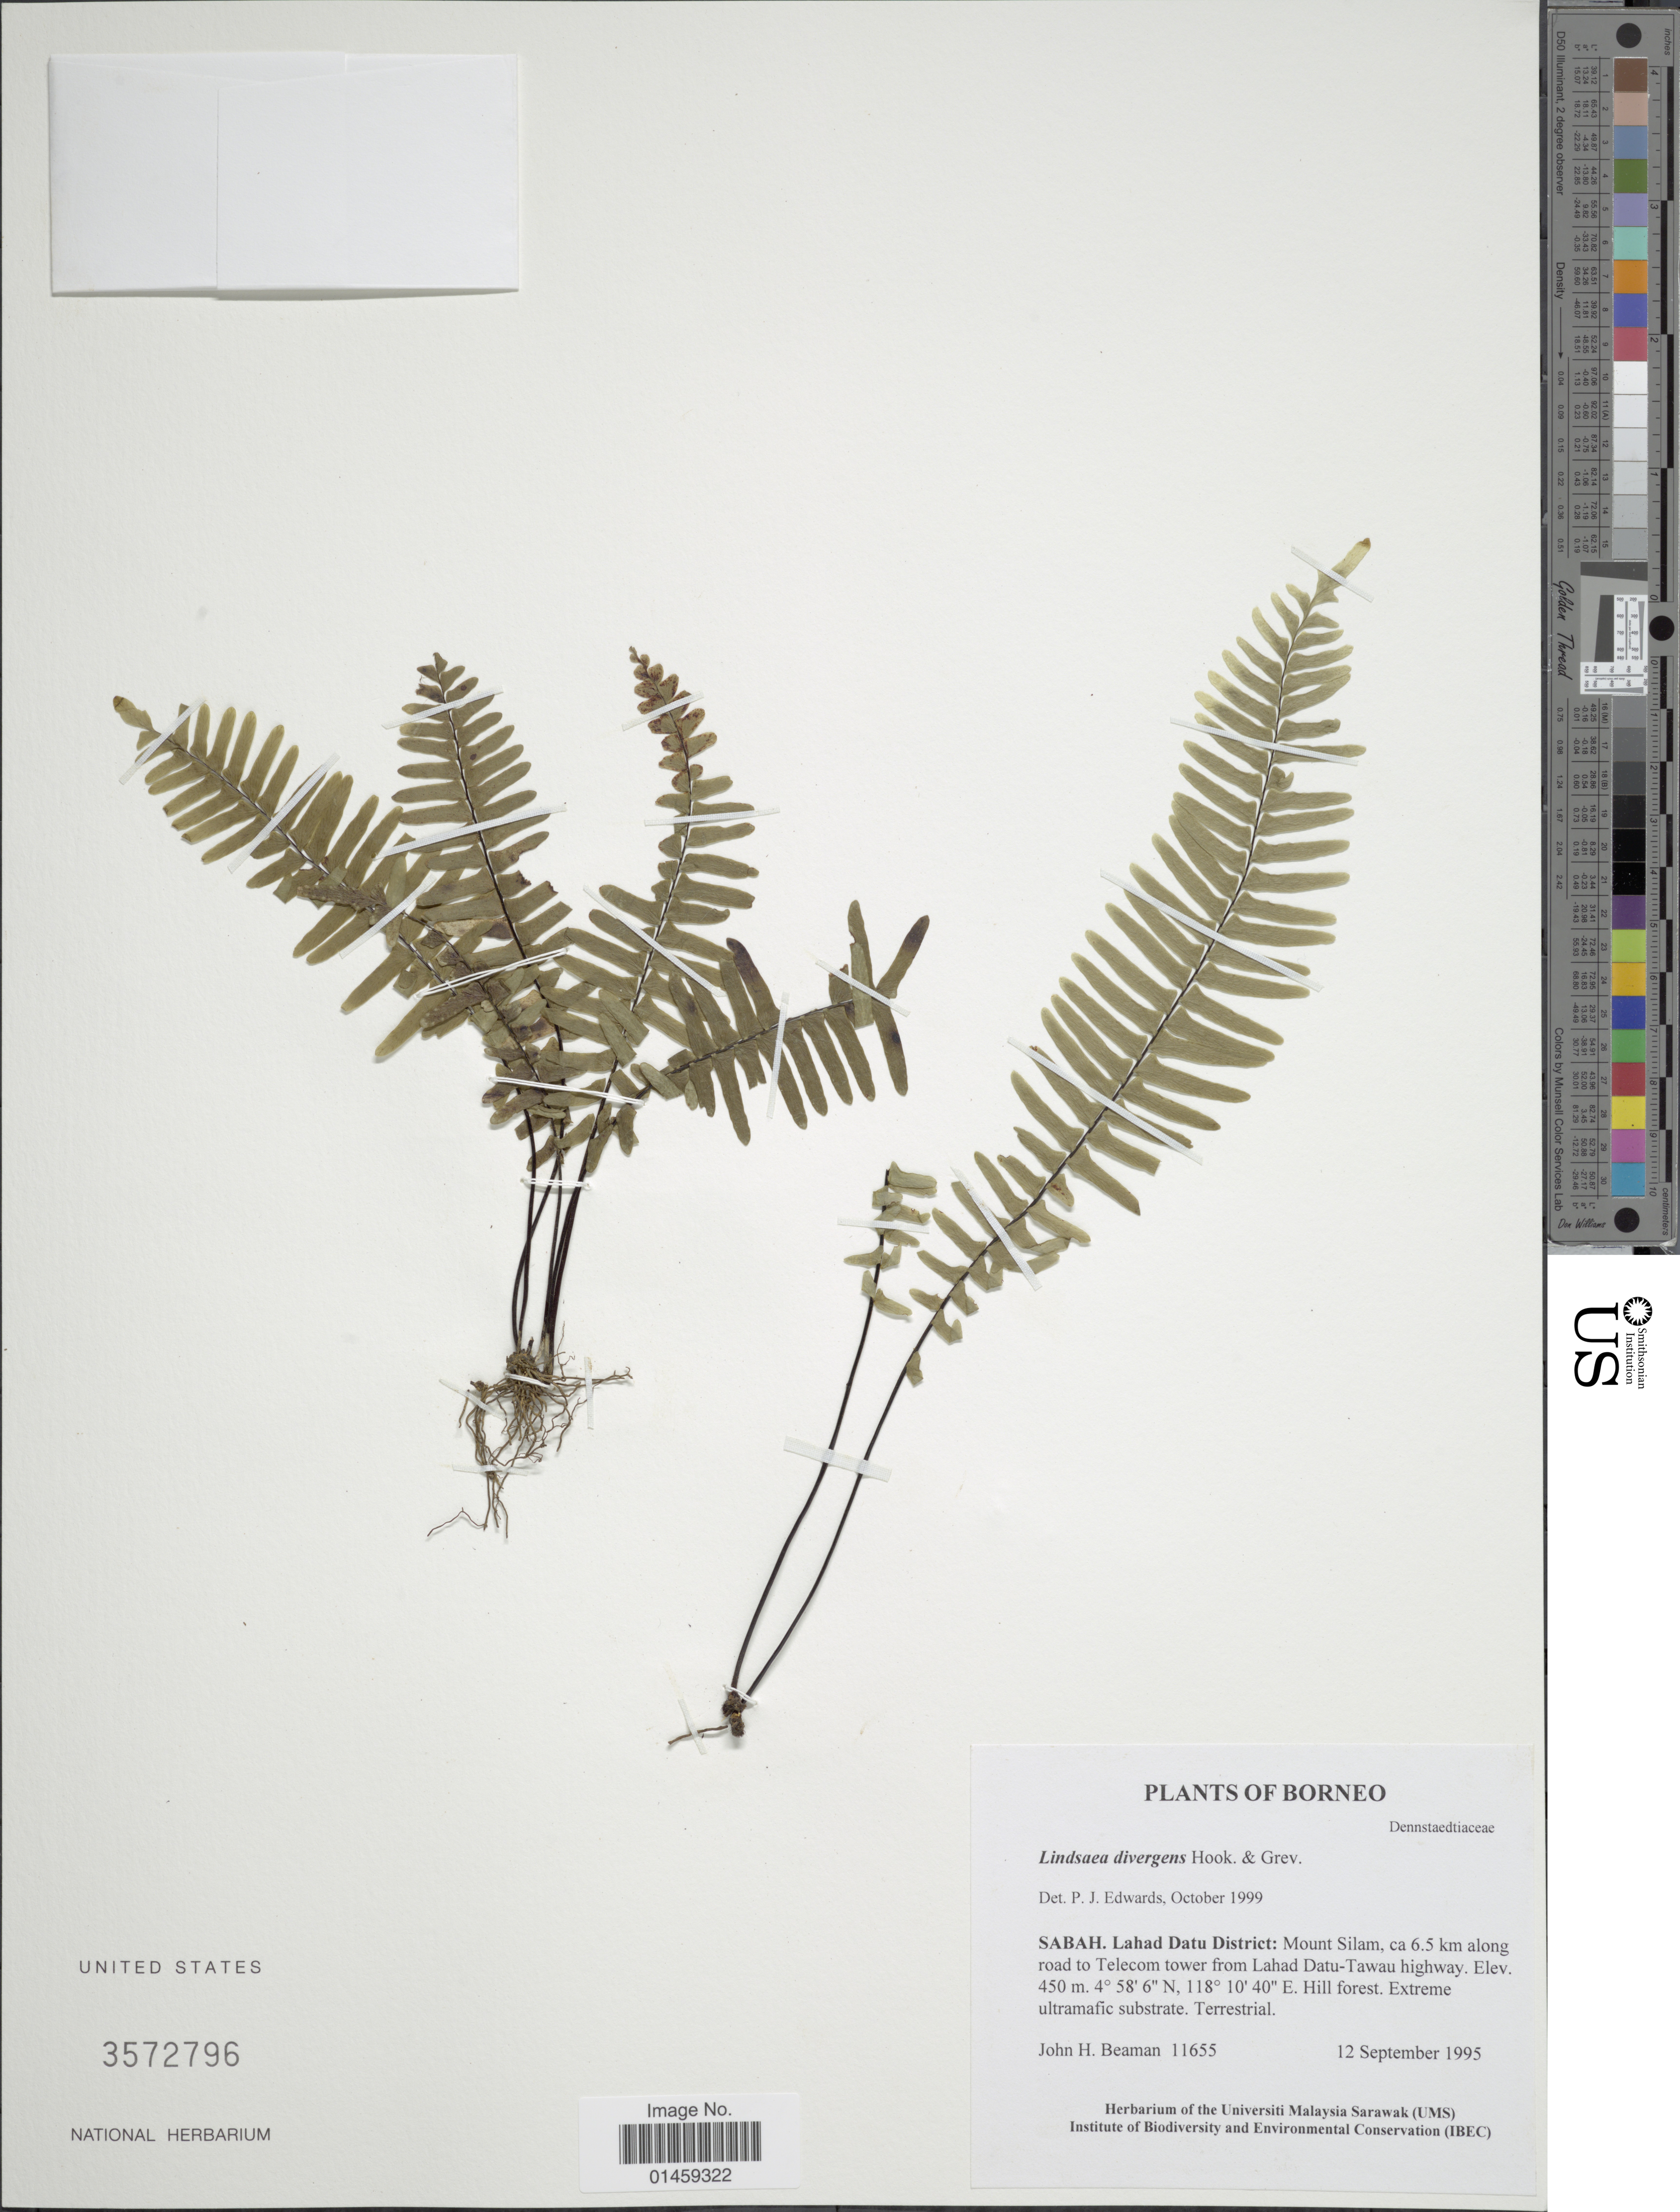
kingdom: Plantae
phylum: Tracheophyta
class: Polypodiopsida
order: Polypodiales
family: Lindsaeaceae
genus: Lindsaea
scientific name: Lindsaea divergens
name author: Wall. ex Hook. & Grev.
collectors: J. H. Beaman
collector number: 11655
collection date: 1995-09-12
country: Malaysia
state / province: Sabah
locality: Lahad Datu District: Mount Silam, ca 6.5 km along road to Telecom tower from Lahad Datu-Tawau highway.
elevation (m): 450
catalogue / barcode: US 3572796